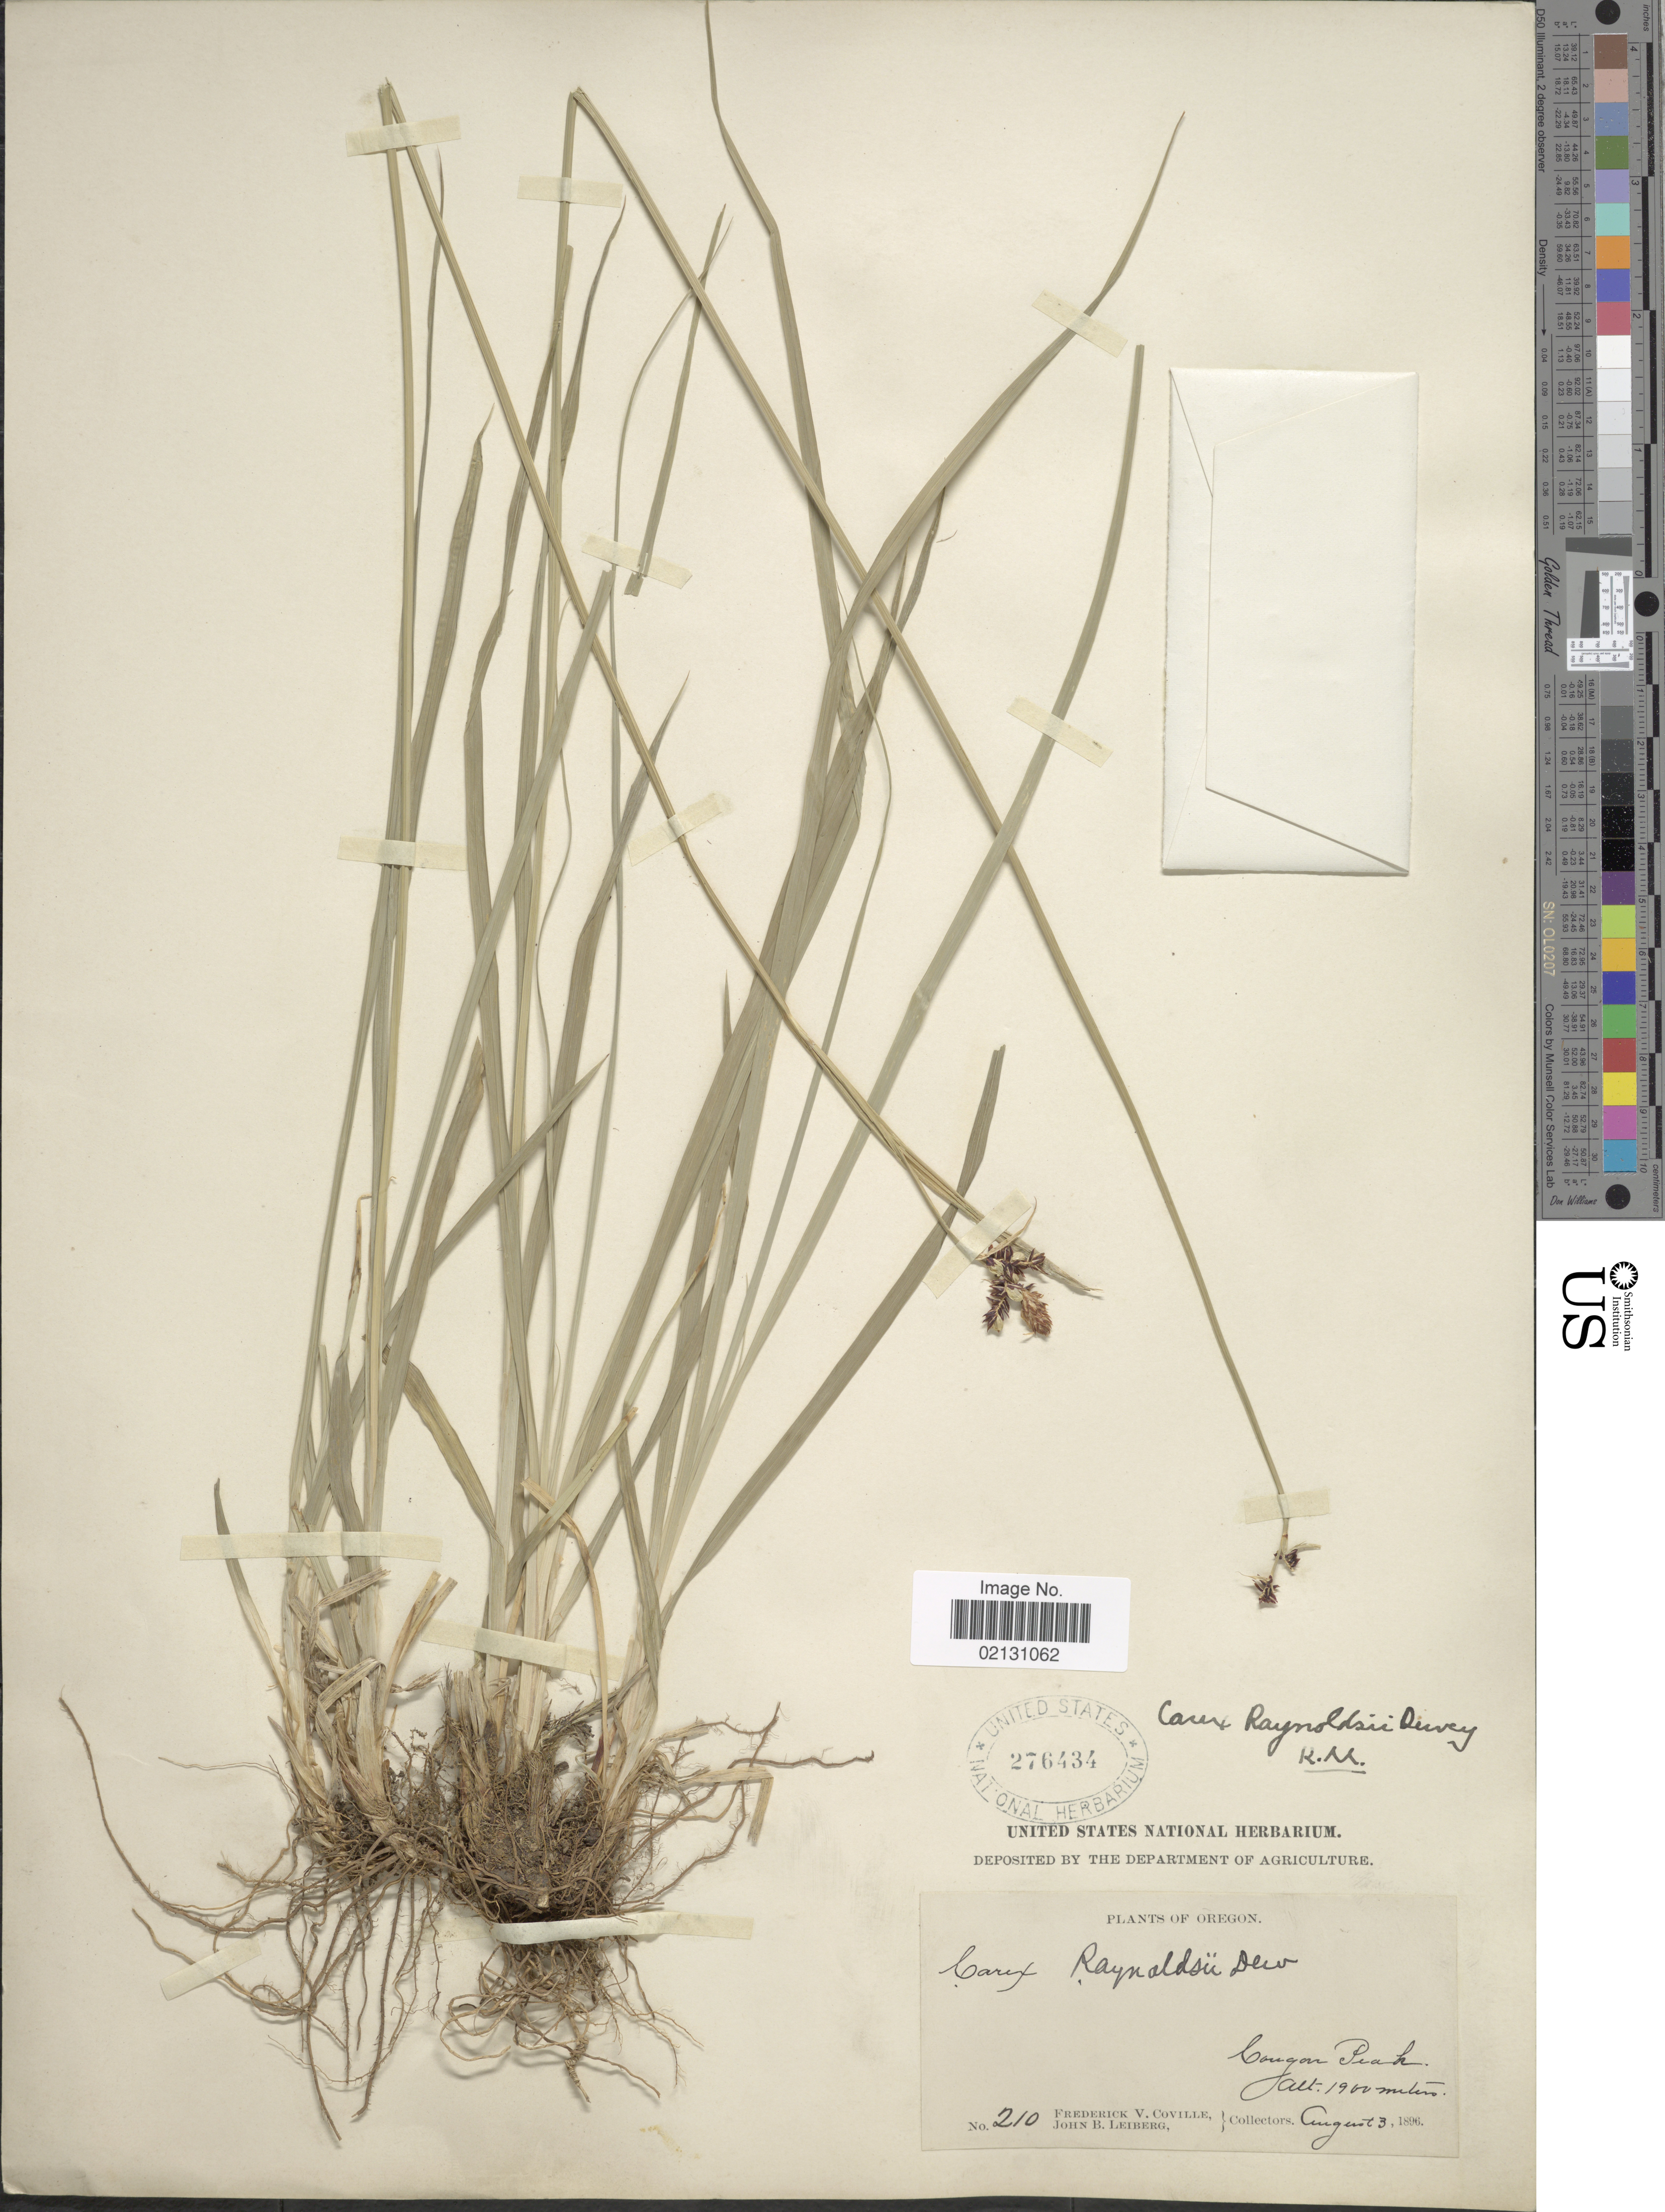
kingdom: Plantae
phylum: Tracheophyta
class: Liliopsida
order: Poales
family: Cyperaceae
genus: Carex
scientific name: Carex raynoldsii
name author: Dewey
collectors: F. V. Coville & J. Leiberg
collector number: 210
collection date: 1896-08-03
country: United States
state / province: Oregon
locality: Canyon Peak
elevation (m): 1900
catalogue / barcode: US 276434